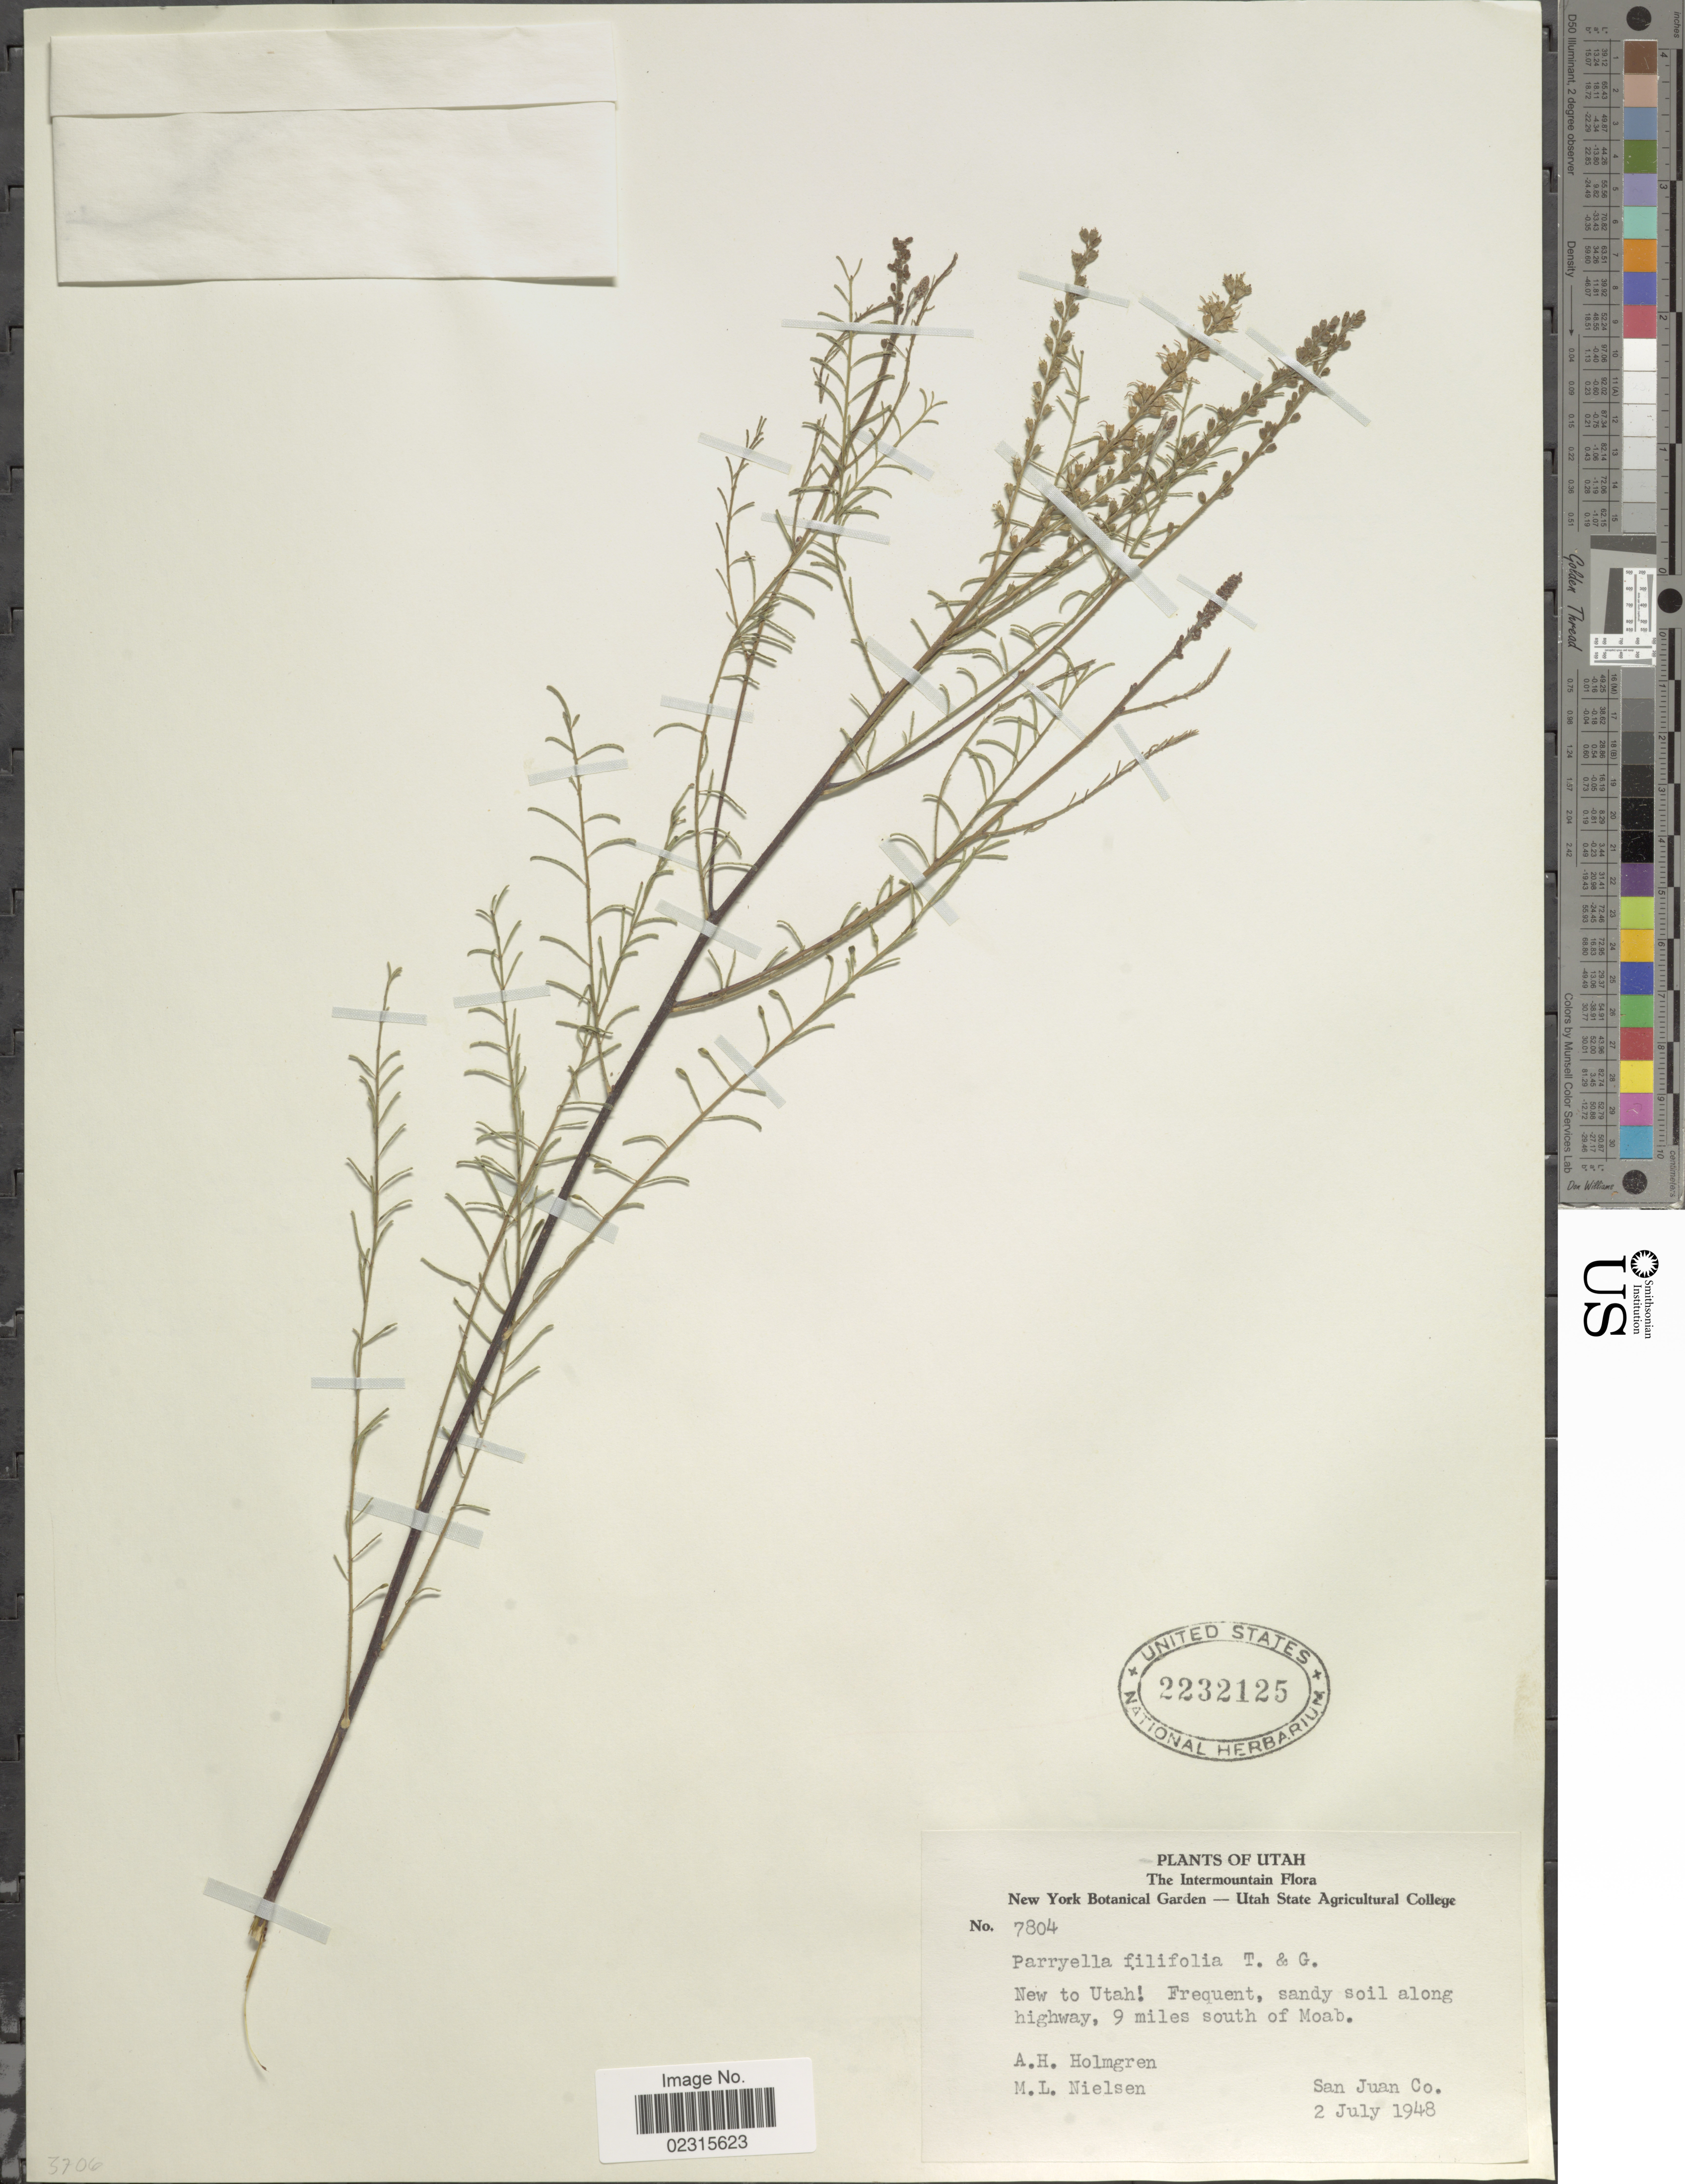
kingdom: Plantae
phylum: Tracheophyta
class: Magnoliopsida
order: Fabales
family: Fabaceae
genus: Parryella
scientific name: Parryella filifolia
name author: Torr. & A. Gray ex A. Gray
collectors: A. H. Holmgren & M. Nielsen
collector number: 7804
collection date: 1948-07-02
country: United States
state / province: Utah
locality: New To Utah, Frequent, sandy oil along highway, 9 miles south of Moab, San Juan Co.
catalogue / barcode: US 2232125